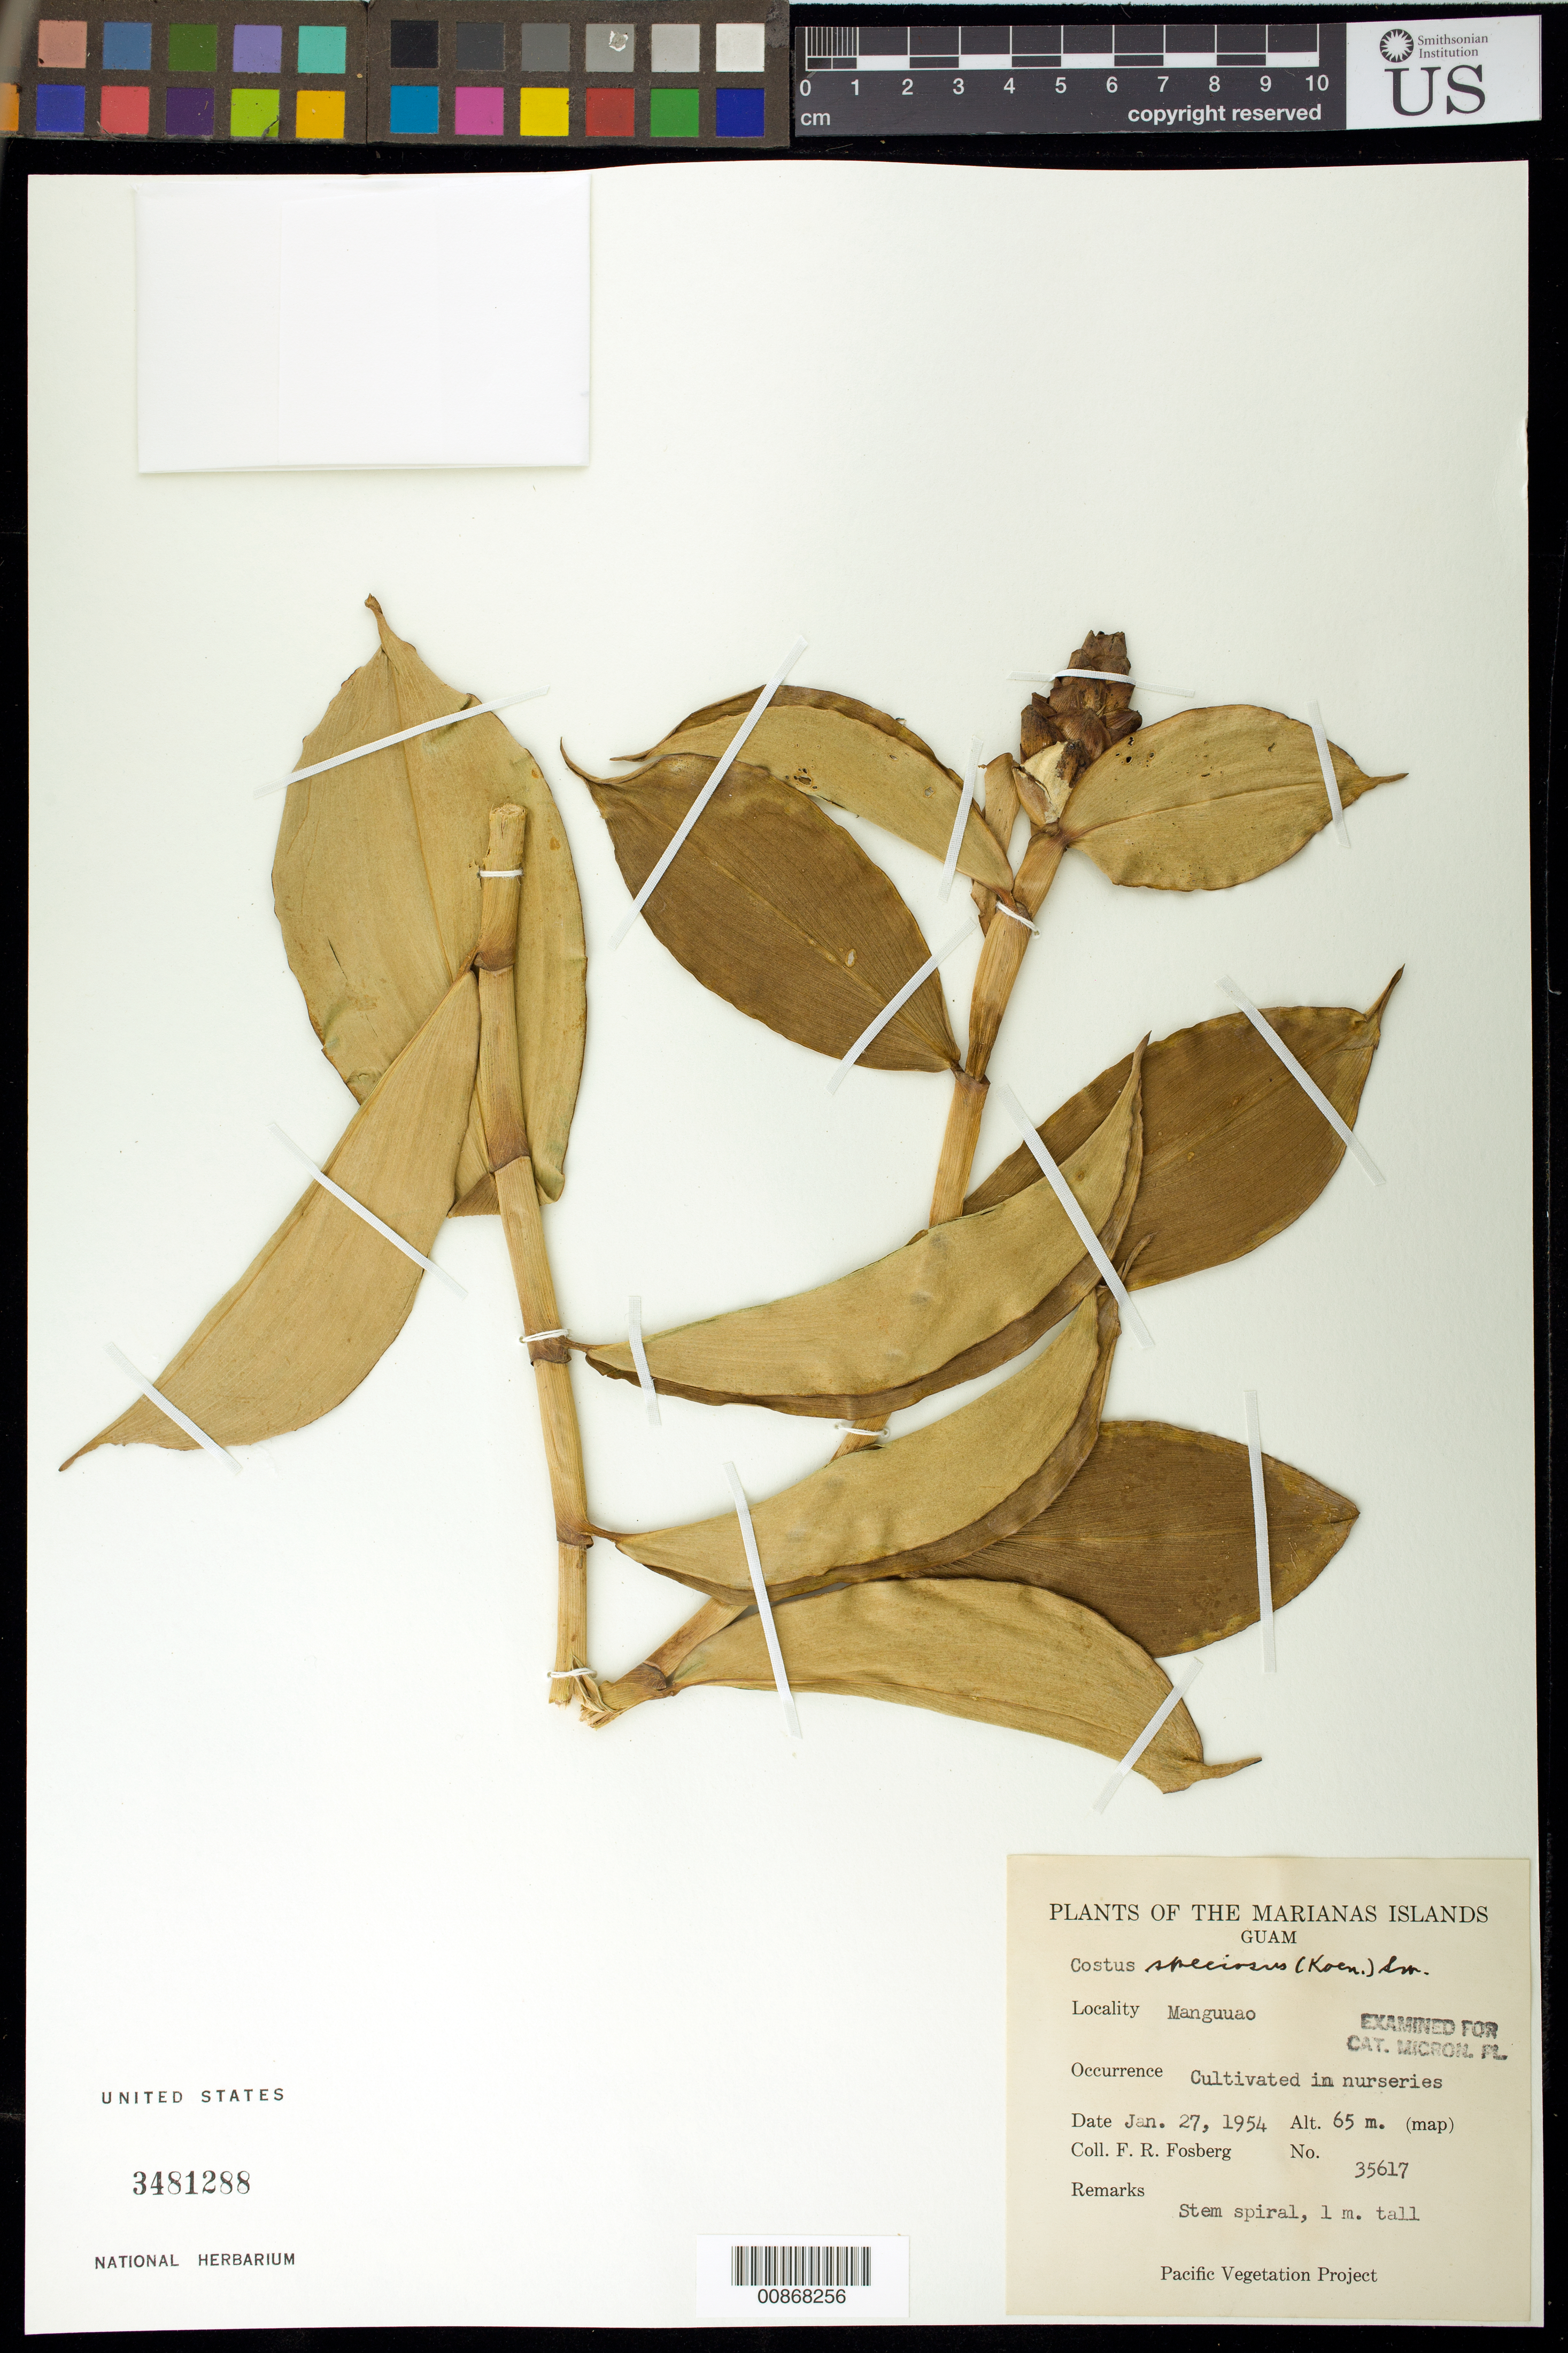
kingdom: Plantae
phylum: Tracheophyta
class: Liliopsida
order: Zingiberales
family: Costaceae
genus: Hellenia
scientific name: Hellenia speciosa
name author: (J. Koenig) S.R. Dutta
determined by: Wagner, W. L., (BOT), Smithsonian Institution - National Museum of Natural History (UNITED STATES)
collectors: F. R. Fosberg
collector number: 35617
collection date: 1954-01-27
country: Northern Mariana Islands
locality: Manguuao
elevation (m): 65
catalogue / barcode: US 3481288